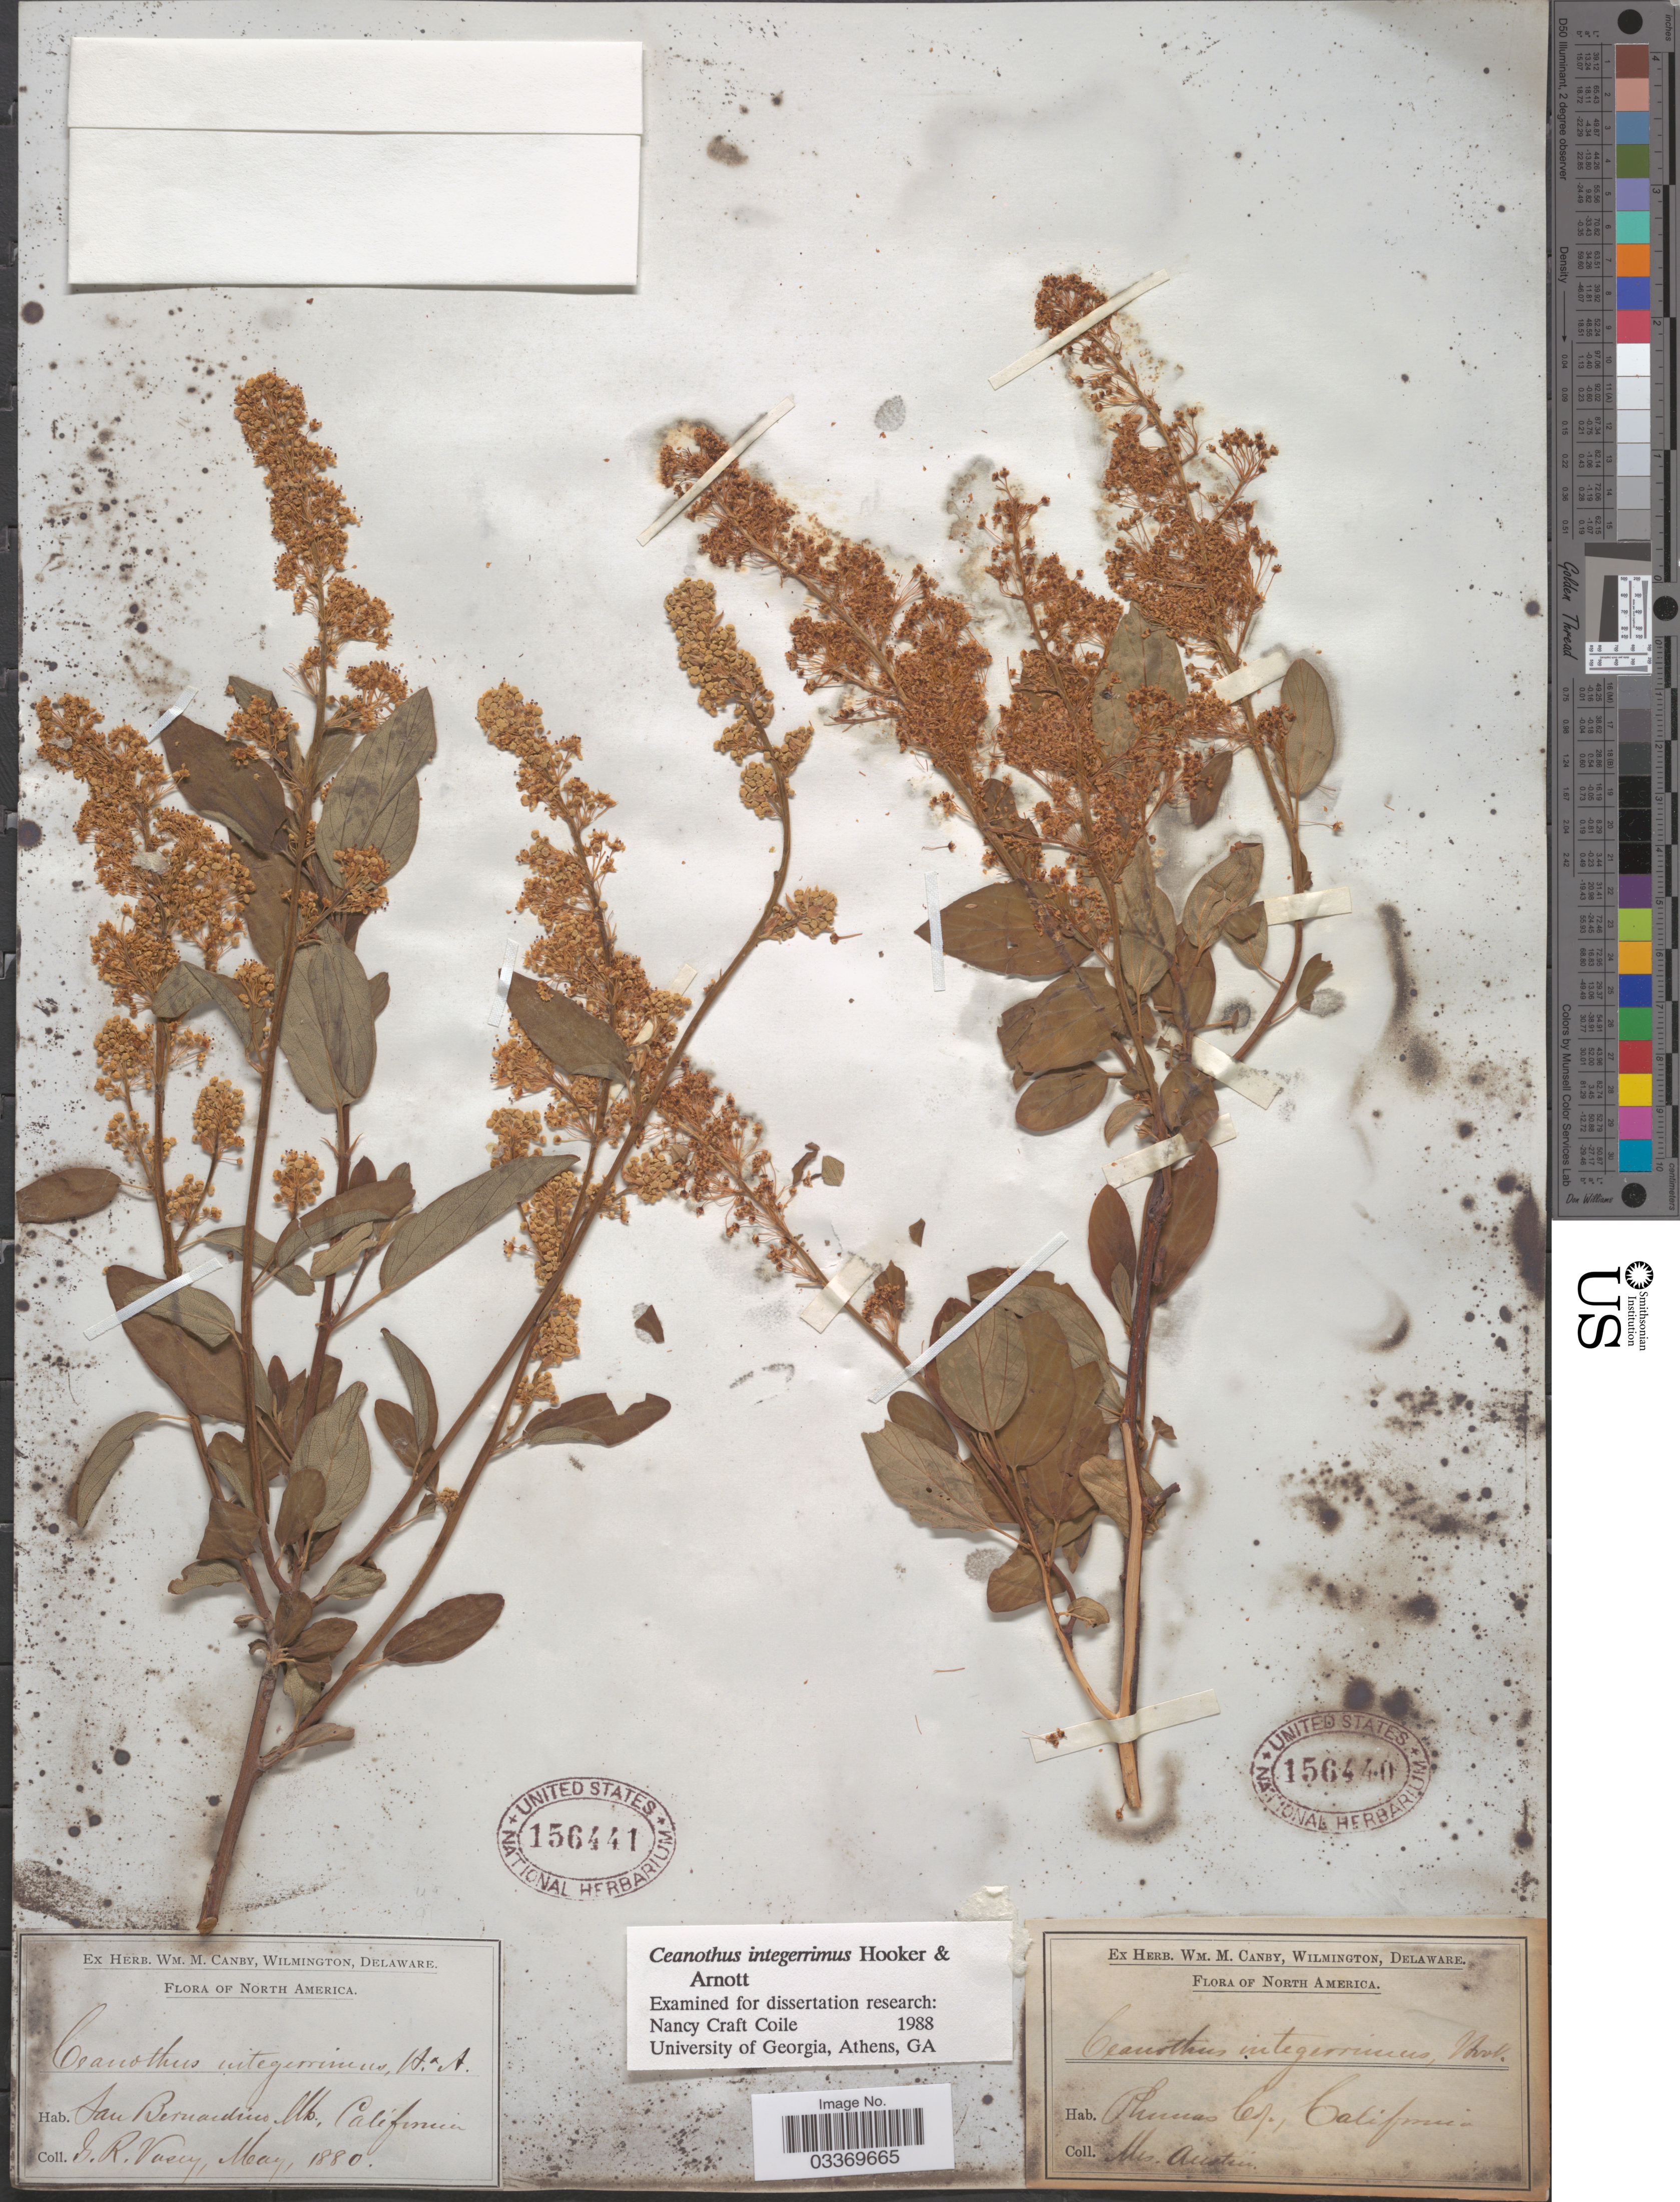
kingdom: Plantae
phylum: Tracheophyta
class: Magnoliopsida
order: Rosales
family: Rhamnaceae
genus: Ceanothus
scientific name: Ceanothus integerrimus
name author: Hook. & Arn.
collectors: Austin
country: United States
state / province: California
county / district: Plumas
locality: Plumas Co.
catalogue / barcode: US 156440